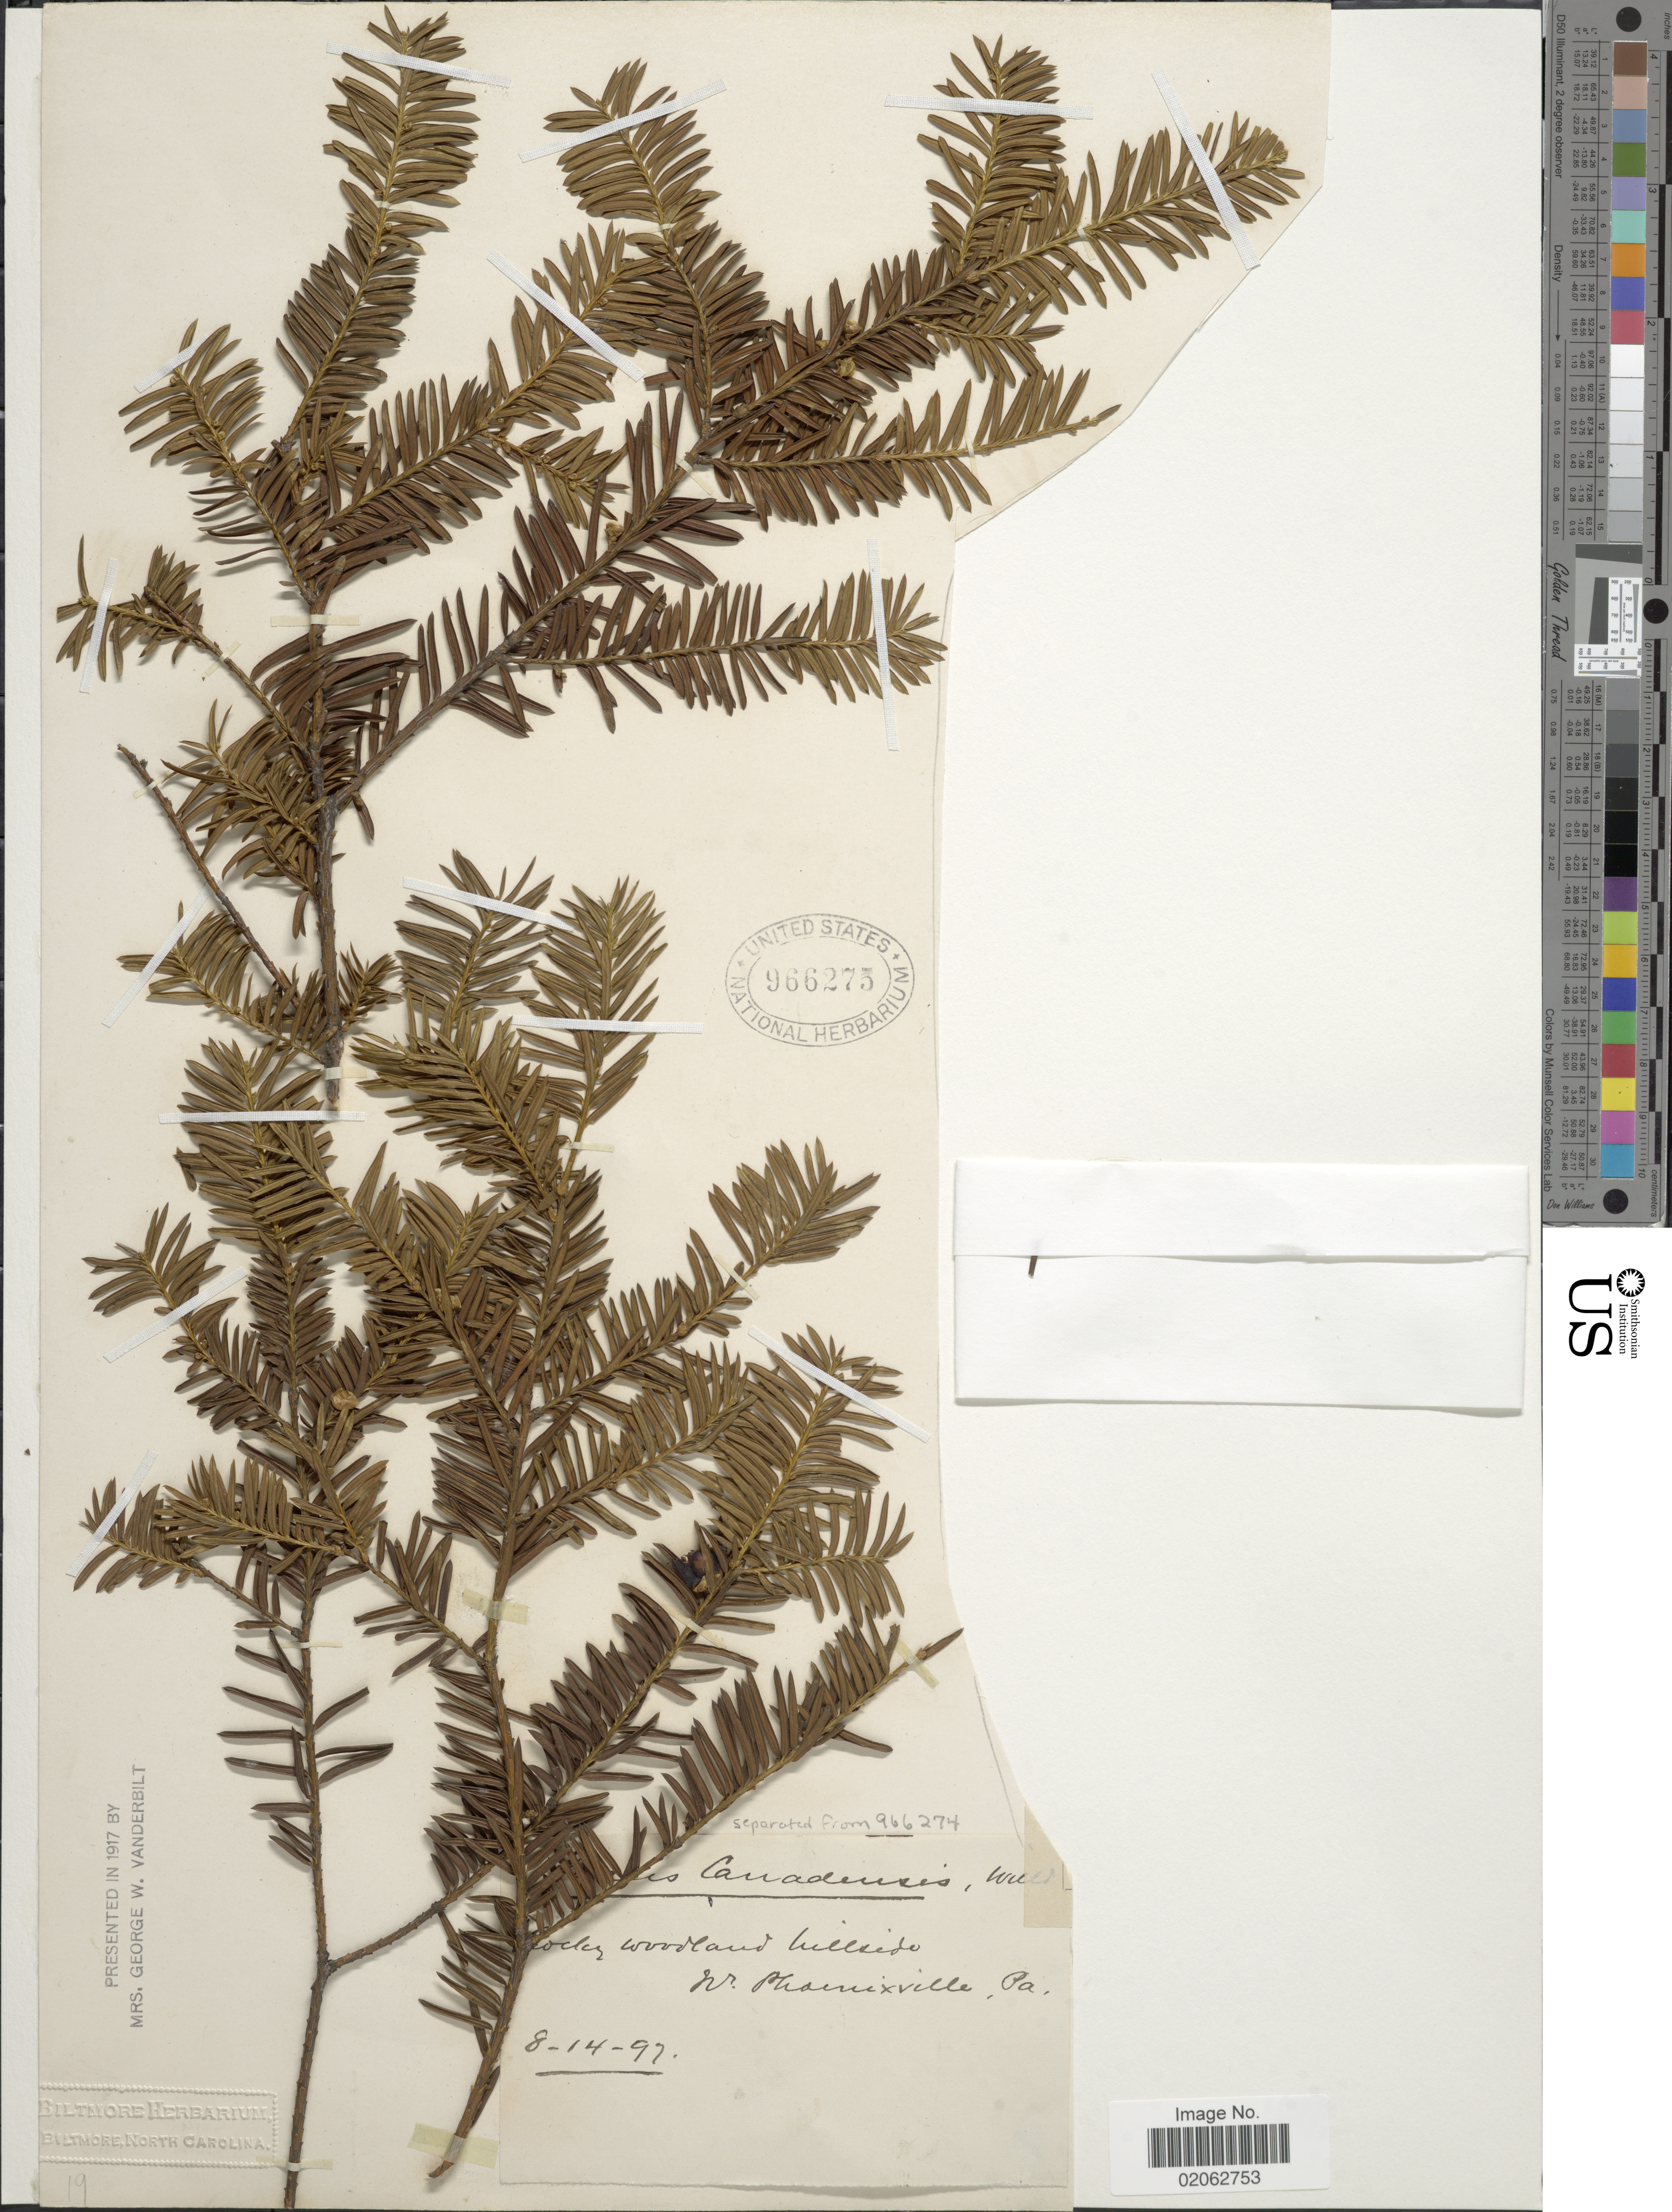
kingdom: Plantae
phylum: Tracheophyta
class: Pinopsida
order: Pinales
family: Taxaceae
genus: Taxus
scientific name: Taxus canadensis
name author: Marshall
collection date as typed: Transcribed d/m/y: 14/8/97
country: United States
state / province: Pennsylvania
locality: Nr. Phoenixville, Pa.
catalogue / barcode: US 966275